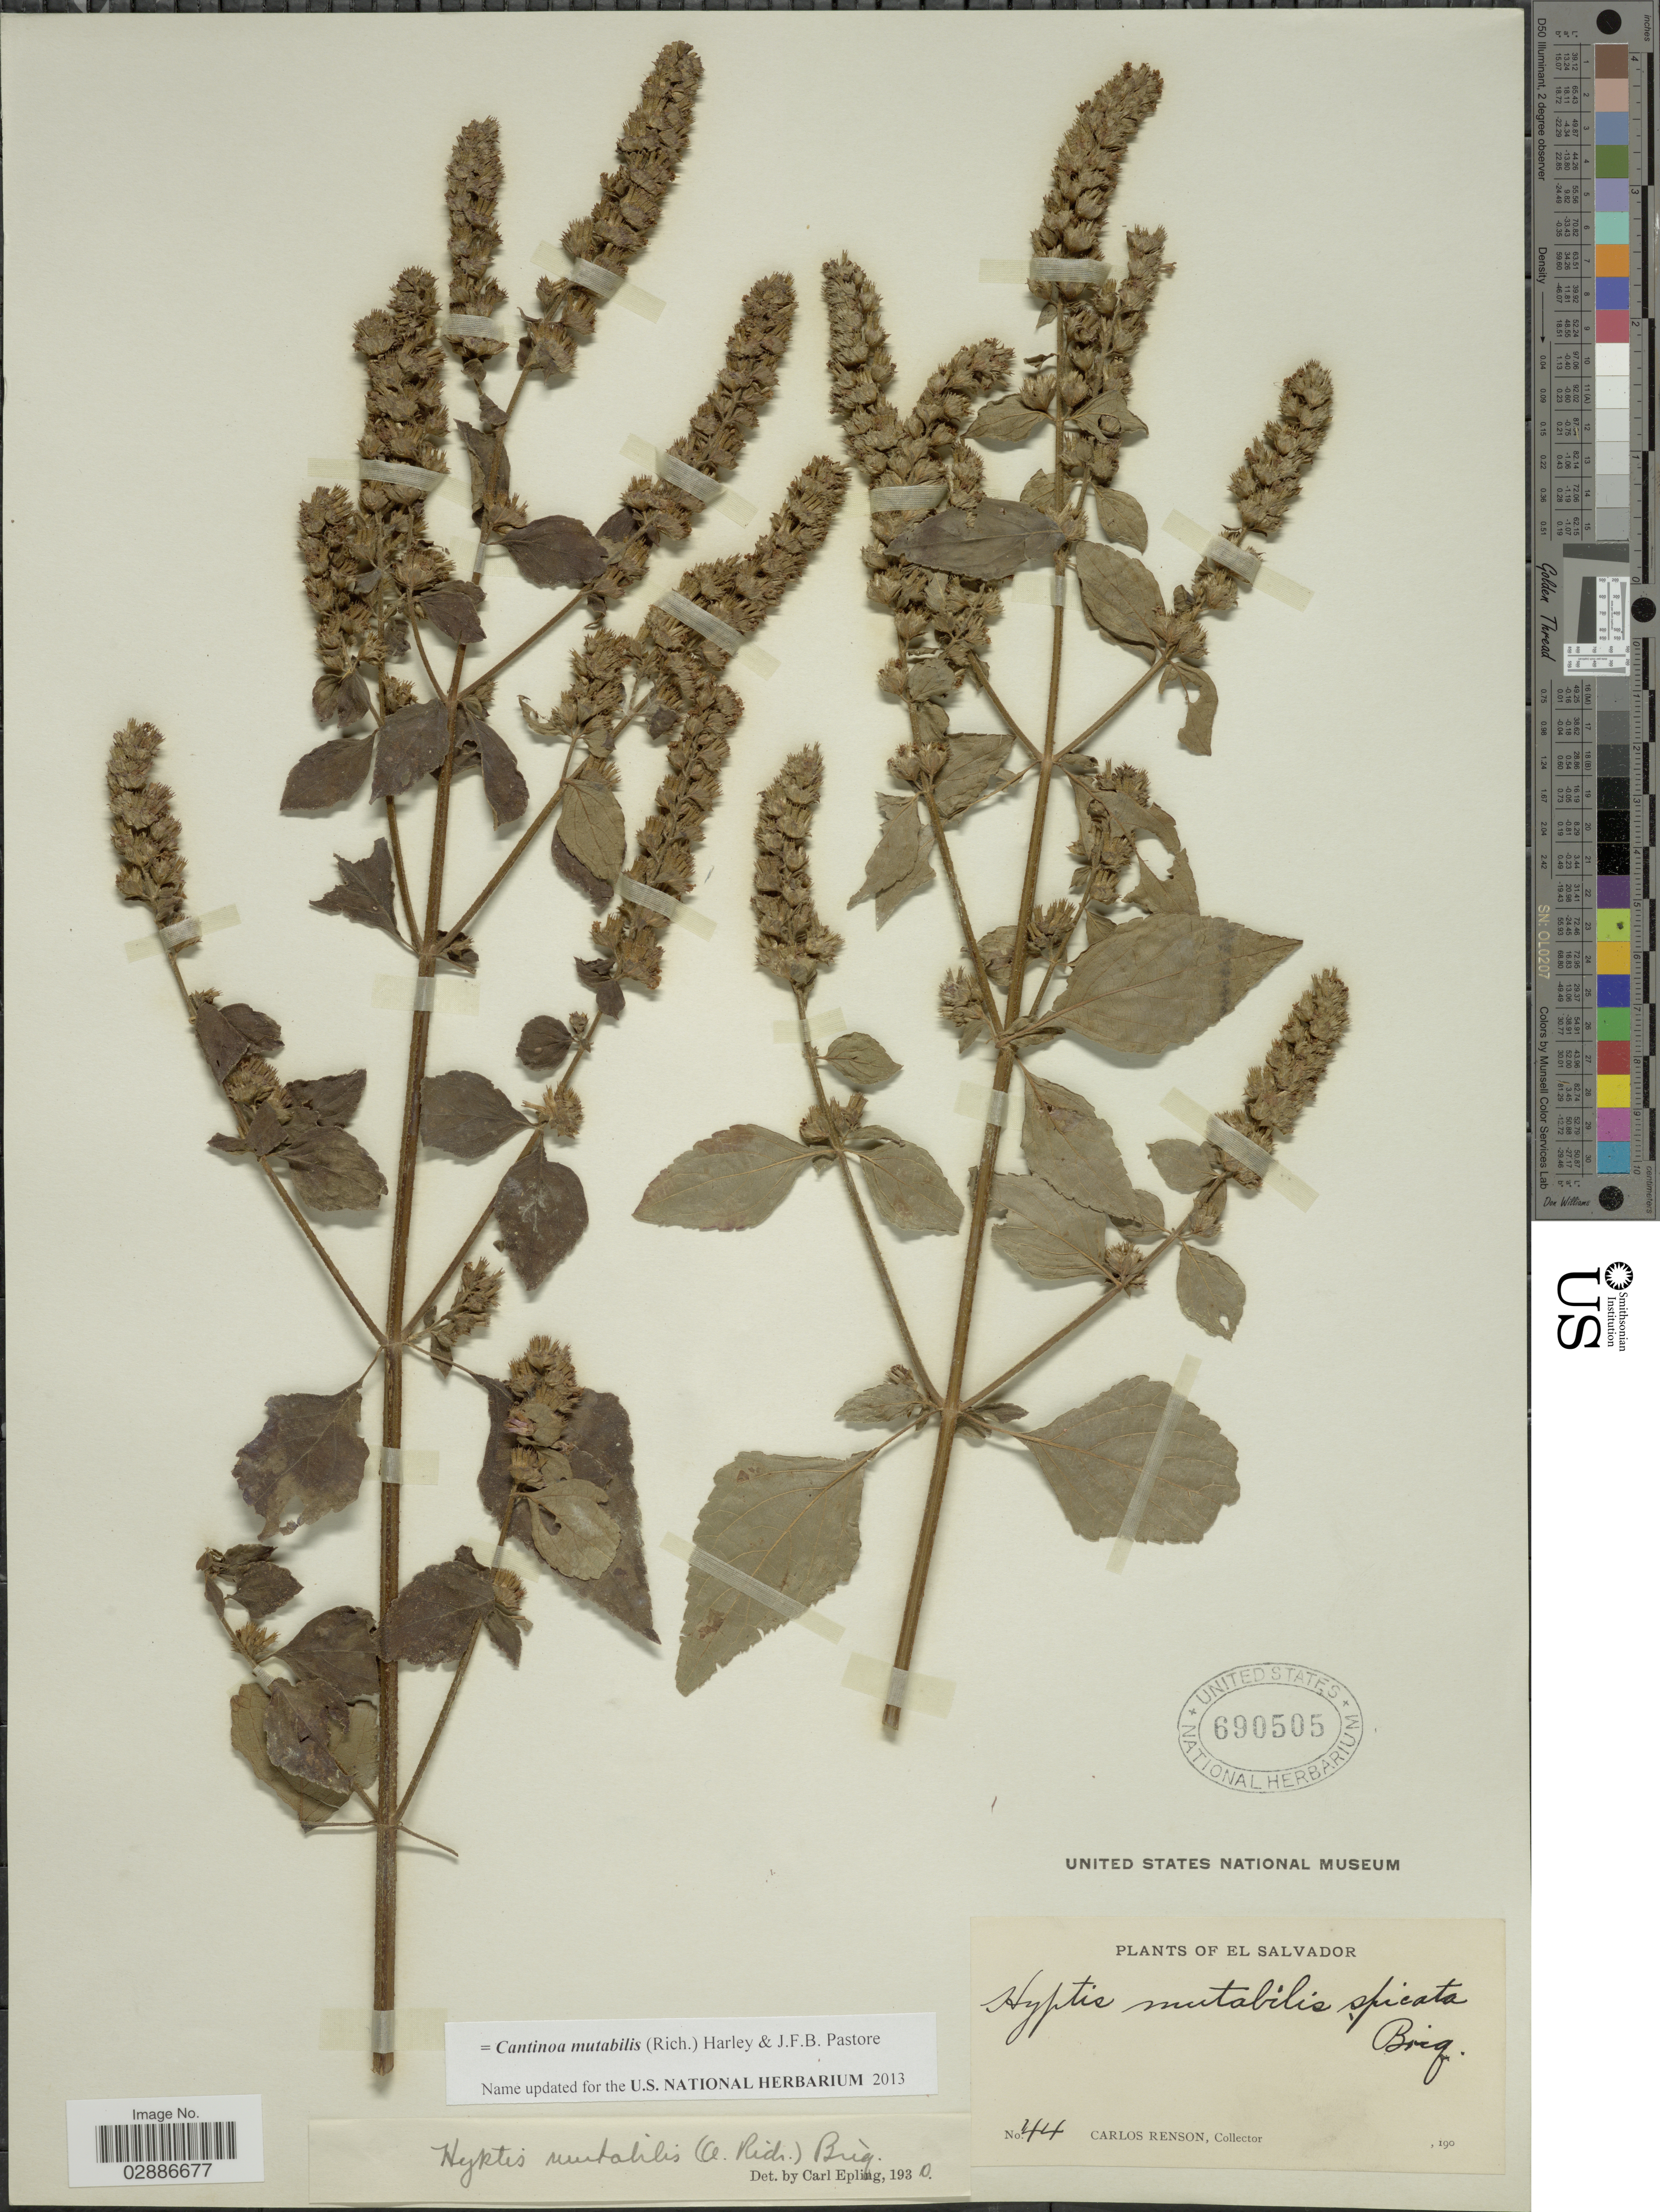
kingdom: Plantae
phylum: Tracheophyta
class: Magnoliopsida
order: Lamiales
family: Lamiaceae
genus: Cantinoa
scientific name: Cantinoa mutabilis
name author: (Epling) Harley & J.F.B. Pastore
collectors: C. Renson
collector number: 44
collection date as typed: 190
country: El Salvador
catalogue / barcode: US 690505